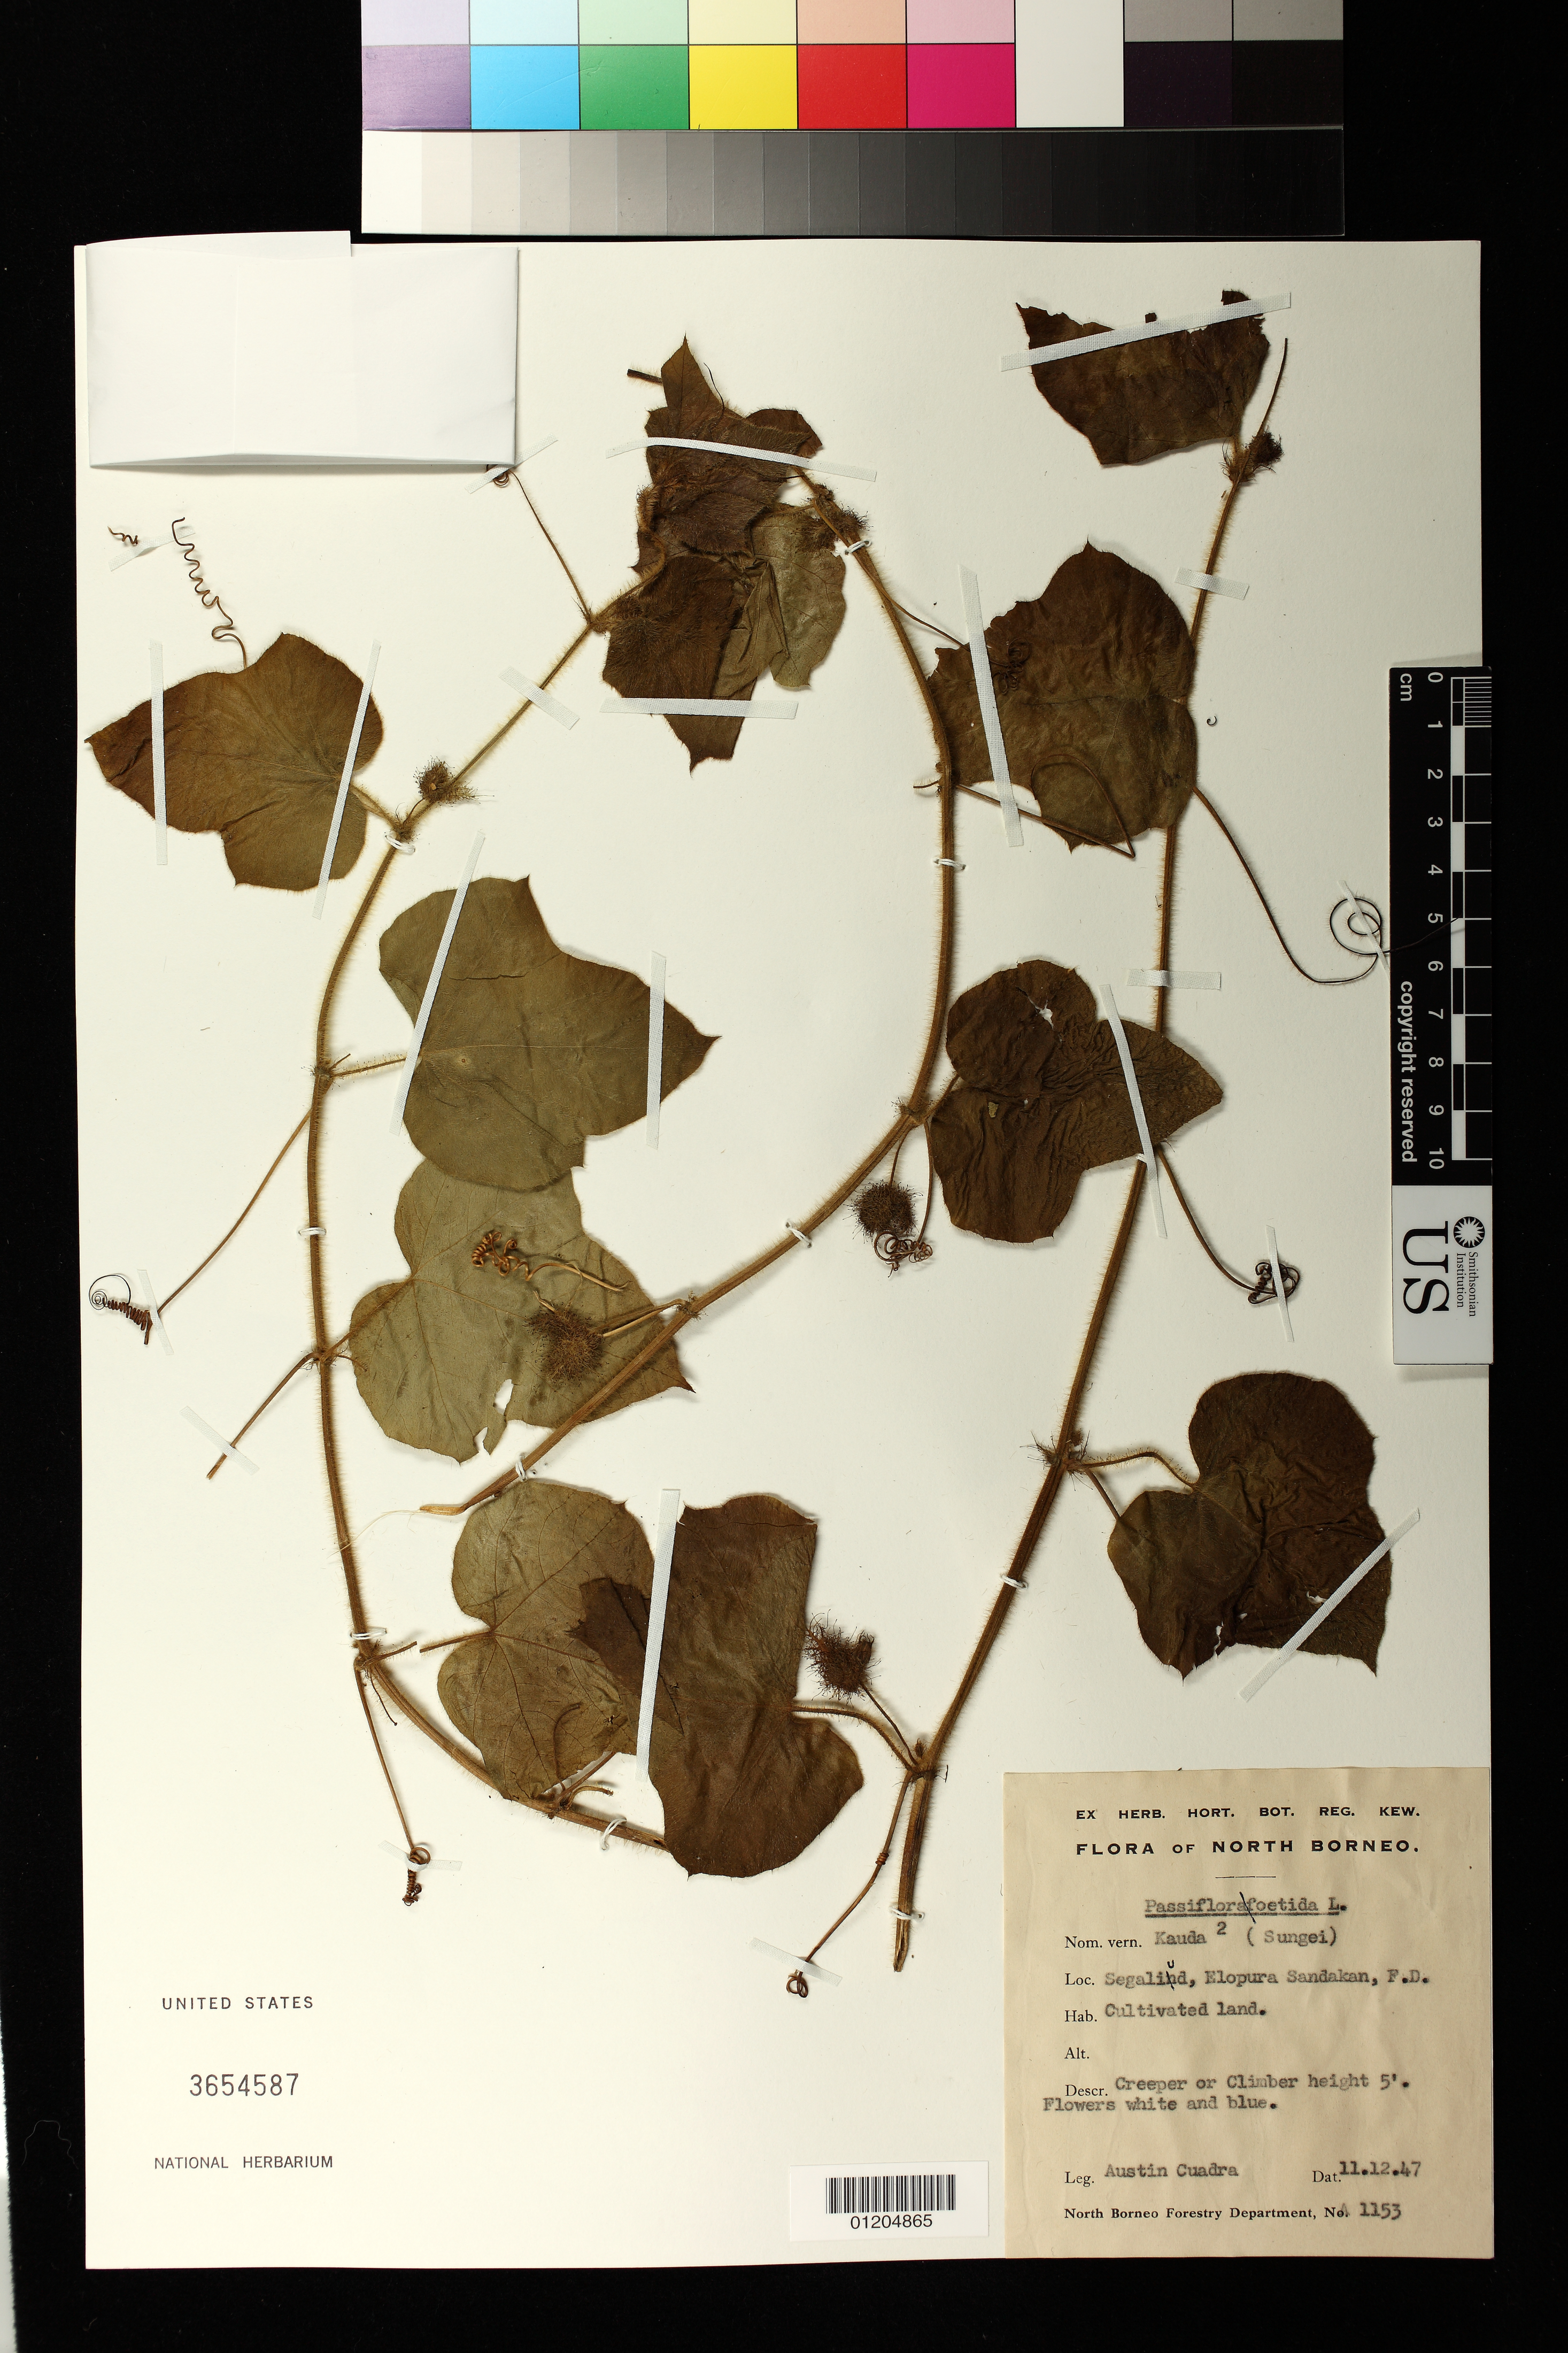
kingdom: Plantae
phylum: Tracheophyta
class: Magnoliopsida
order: Malpighiales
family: Passifloraceae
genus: Passiflora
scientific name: Passiflora foetida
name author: L.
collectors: A. Cuadra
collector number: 1153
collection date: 1947-11-12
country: Malaysia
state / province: Sabah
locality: Segaliud, Elopura Sandakan, F.D.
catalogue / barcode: US 3654587